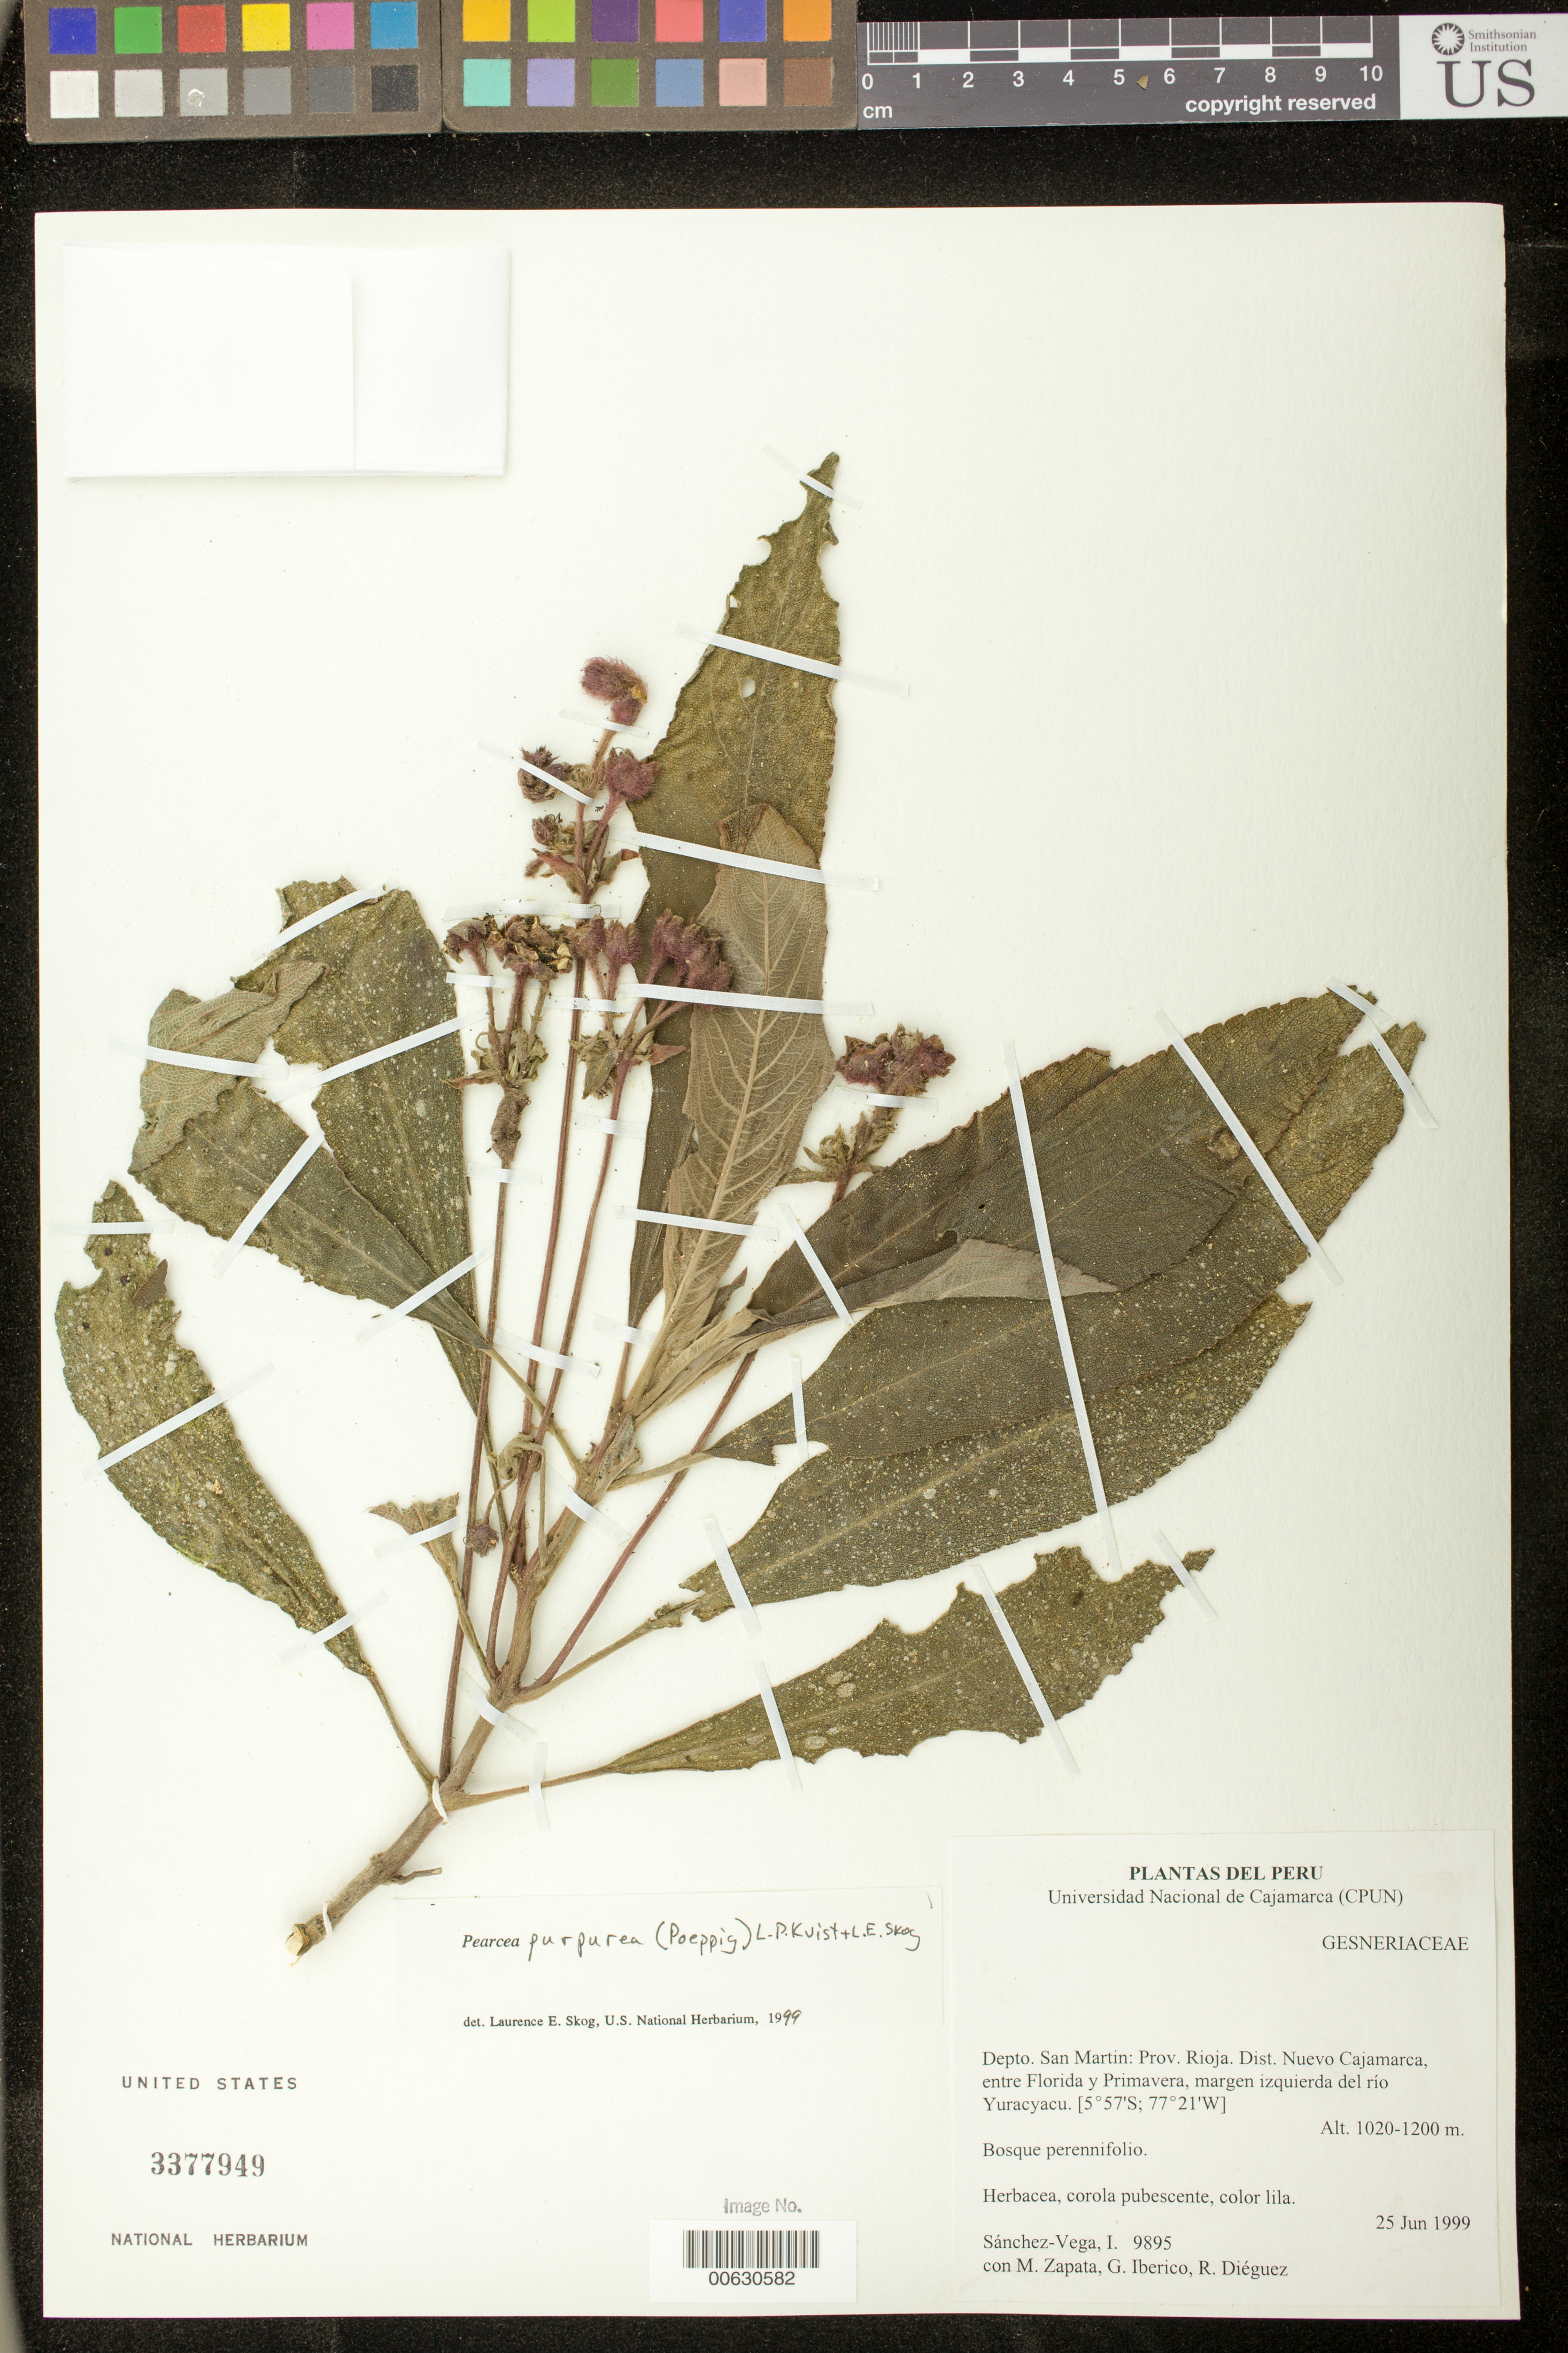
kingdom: Plantae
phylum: Tracheophyta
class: Magnoliopsida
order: Lamiales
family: Gesneriaceae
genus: Pearcea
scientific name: Pearcea purpurea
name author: (Poepp.) L.P. Kvist & L.E. Skog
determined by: Skog, Laurence E.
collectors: I. M. Sánchez Vega, M. Zapata, G. Iberico & R. Dieguez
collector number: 9895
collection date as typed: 25 Jun 1999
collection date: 1999-06-25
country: Peru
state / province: San Martín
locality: Prov. Rioja, Dist. Nuevo Cajamarca, entre Florida y Primavera, margen izquierda del río Yuracyacu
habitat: Bosque perennifolio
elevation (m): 1020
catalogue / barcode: US 3377949